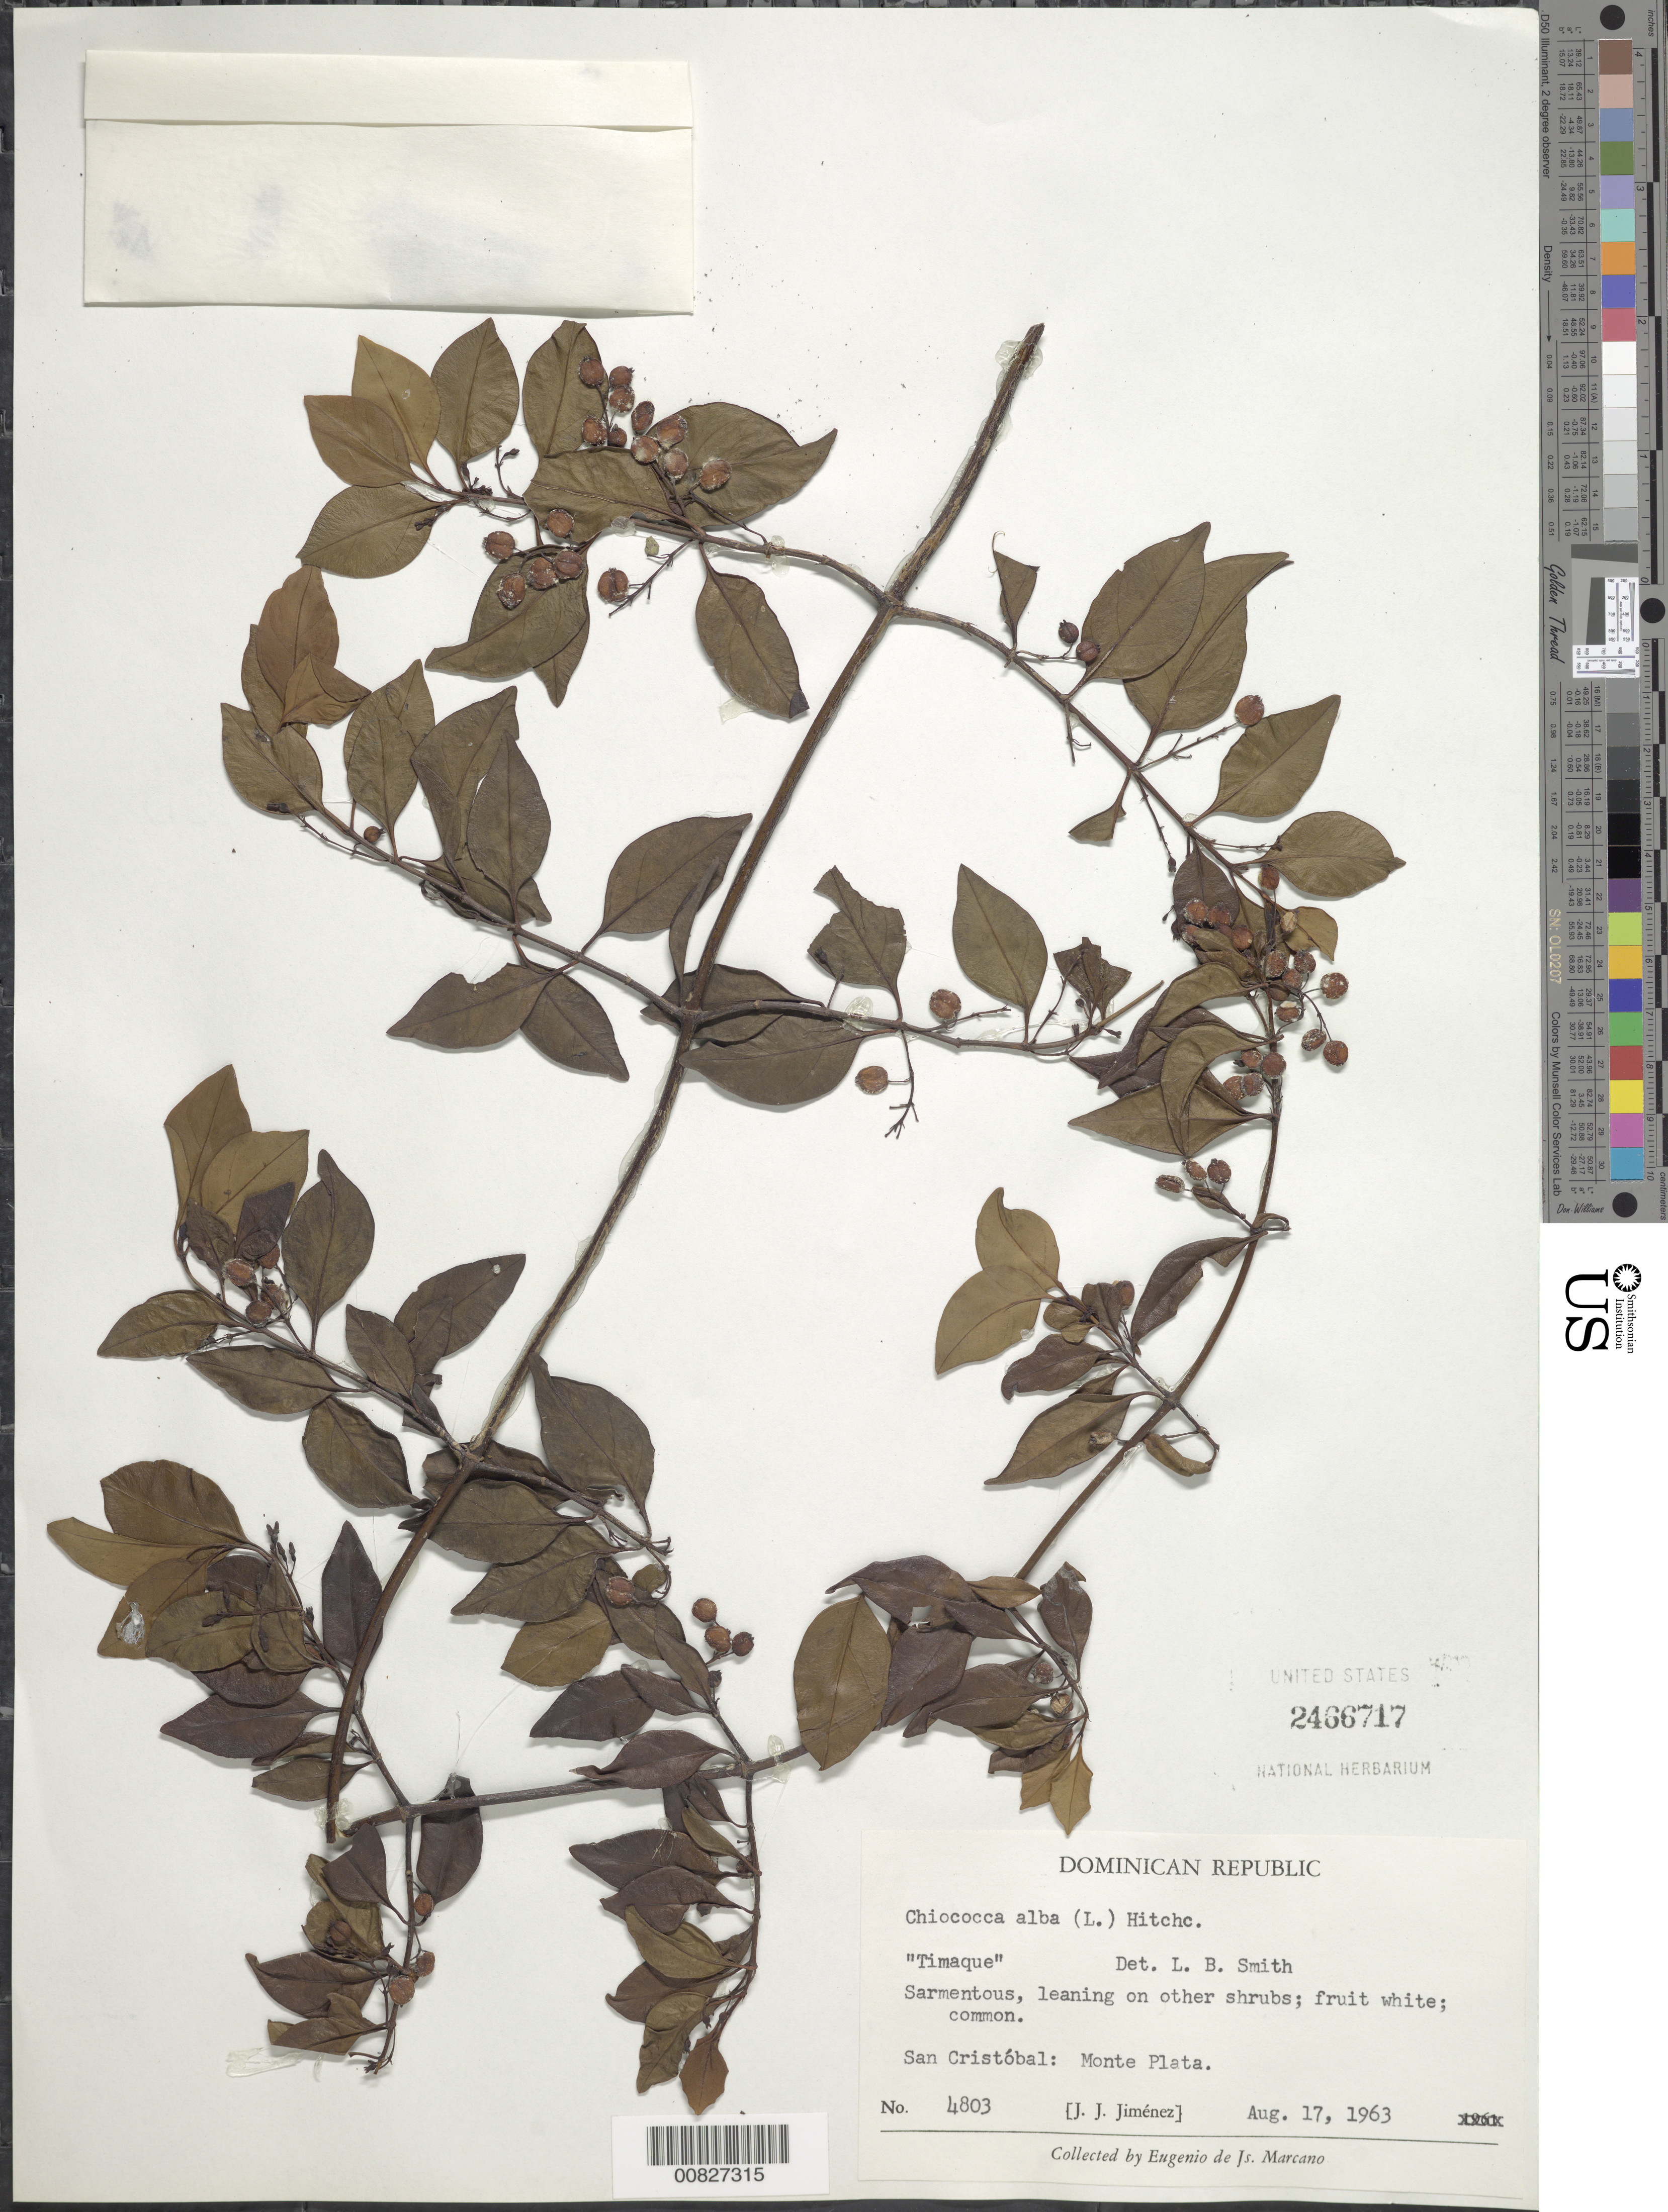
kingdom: Plantae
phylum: Tracheophyta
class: Magnoliopsida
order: Gentianales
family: Rubiaceae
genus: Chiococca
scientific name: Chiococca alba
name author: (L.) Hitchc.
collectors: J. J. Jiménez Almonte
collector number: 4803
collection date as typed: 17 Aug 1963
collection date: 1963-08-17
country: Dominican Republic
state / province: San Cristobal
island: Hispaniola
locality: Monte Plata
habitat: Leaning on other shrubs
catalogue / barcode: US 2466717